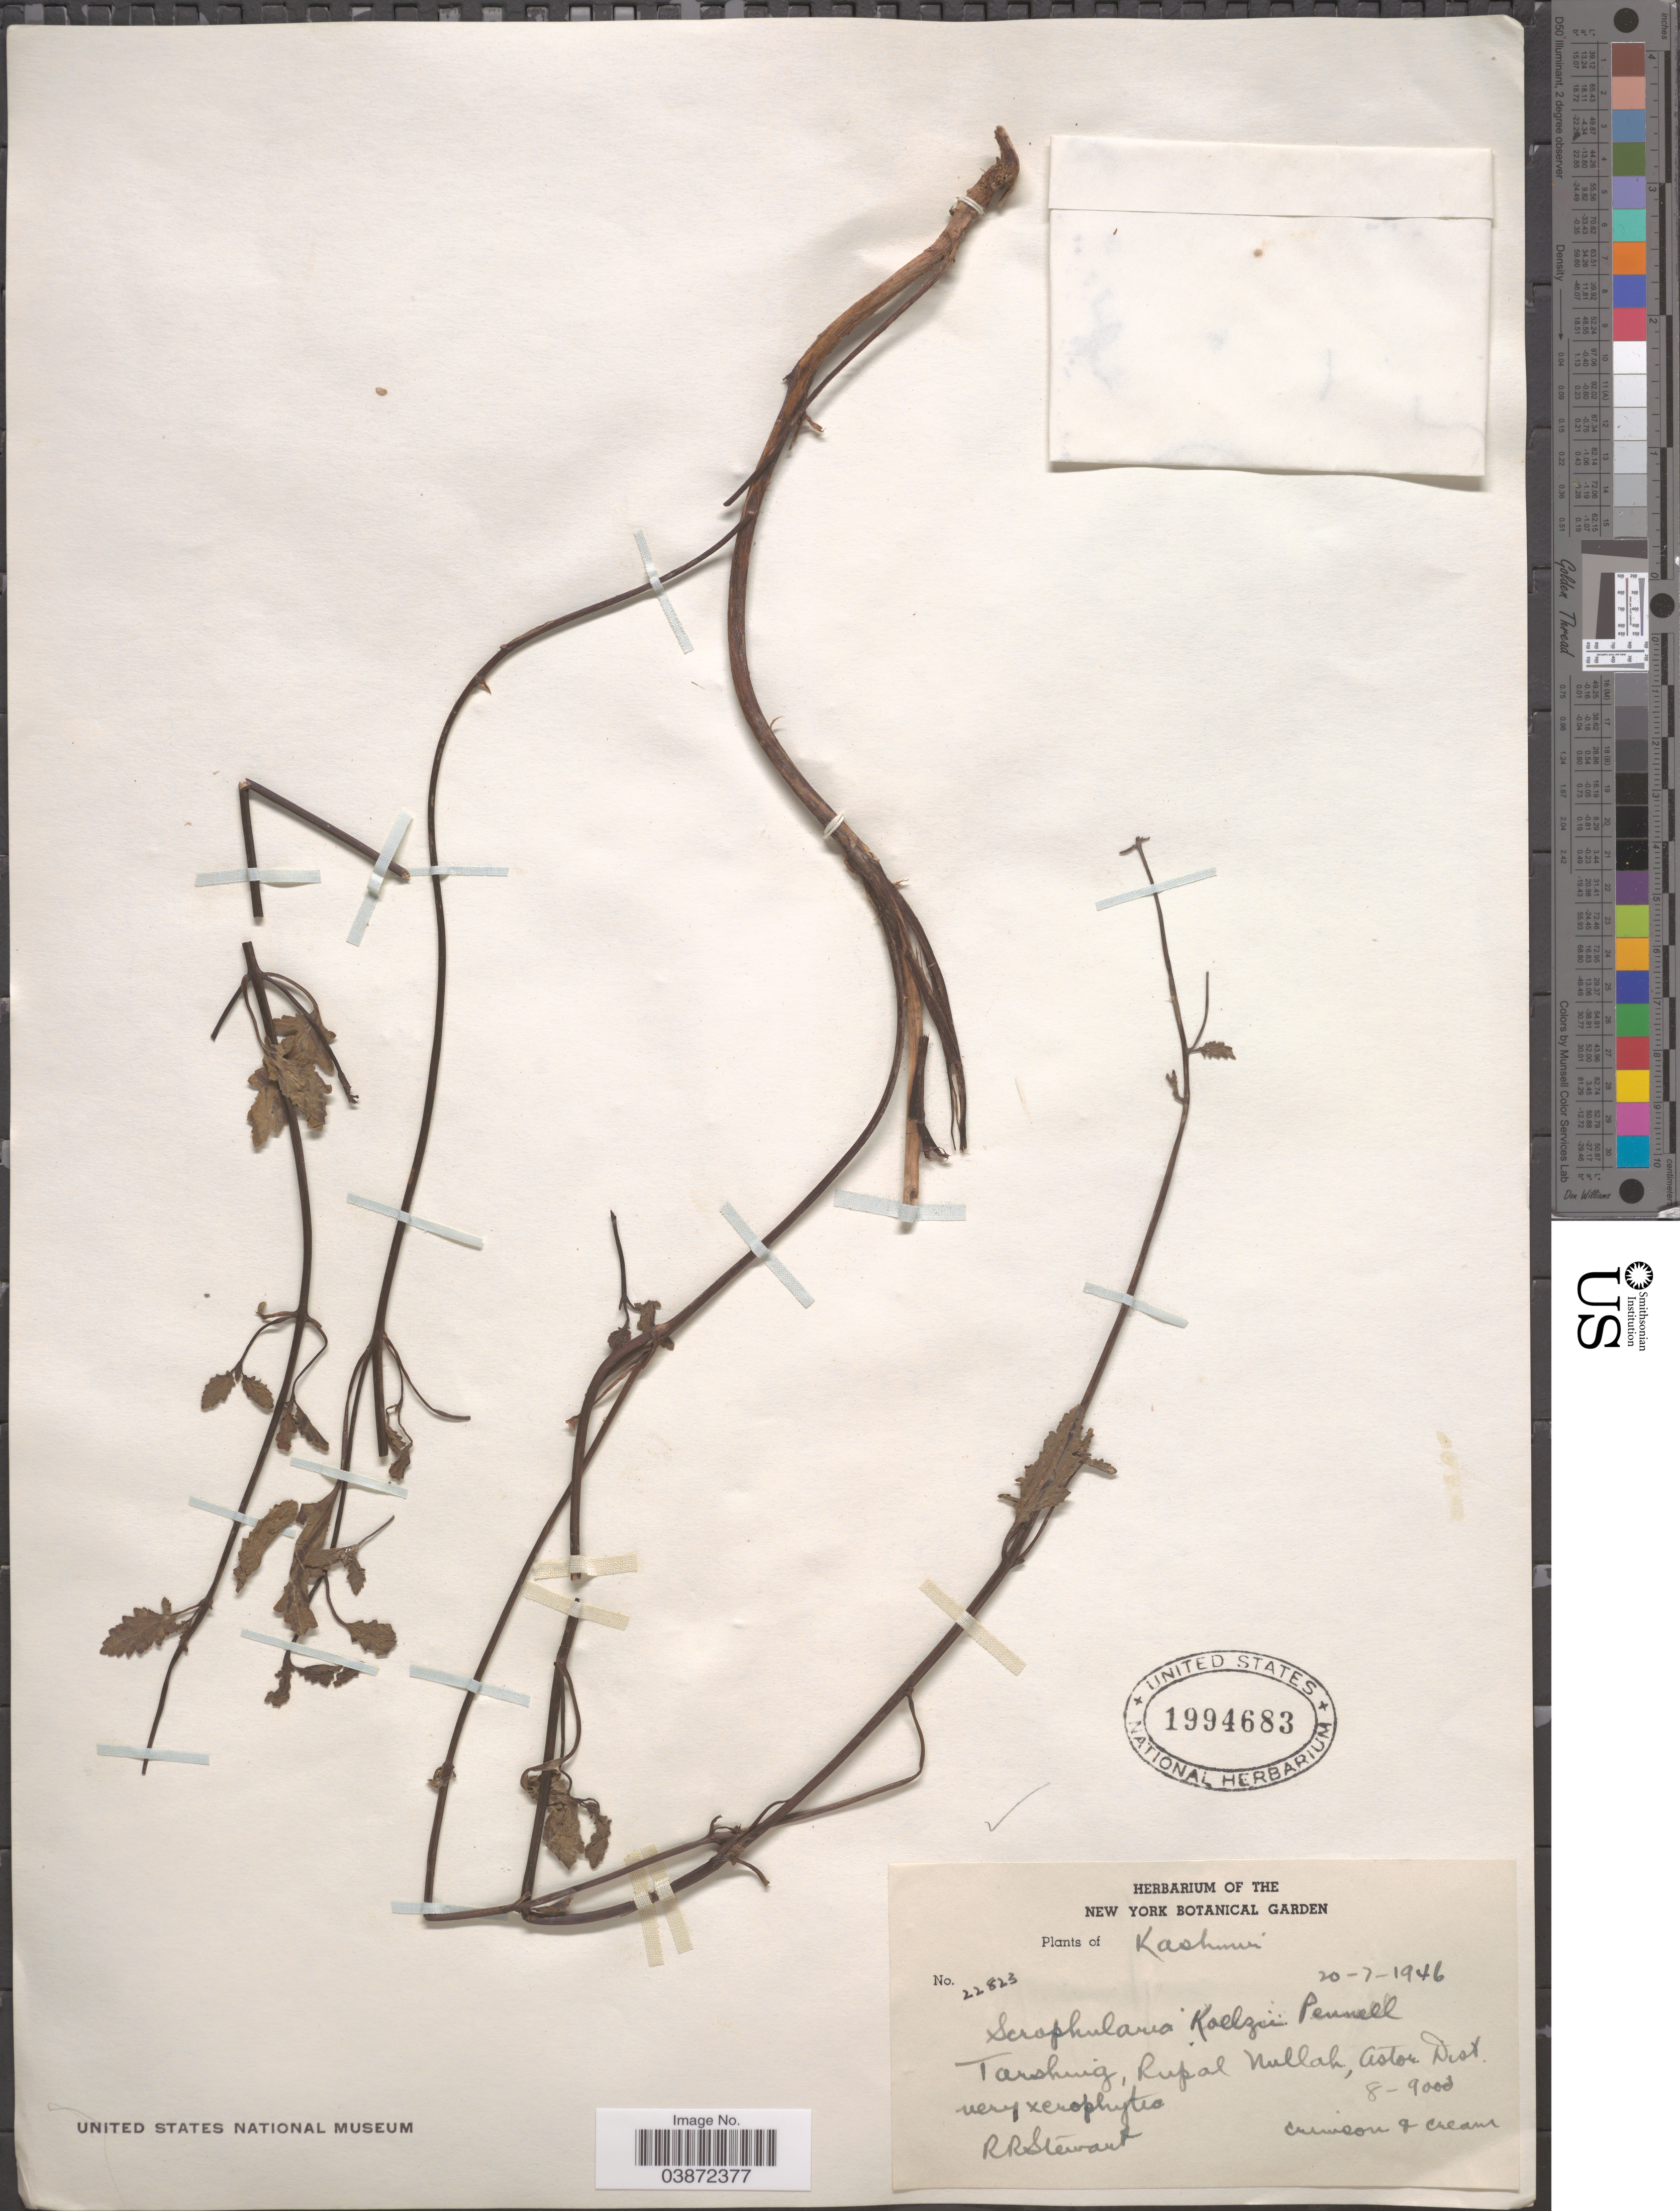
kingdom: Plantae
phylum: Tracheophyta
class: Magnoliopsida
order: Lamiales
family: Scrophulariaceae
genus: Scrophularia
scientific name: Scrophularia koelzii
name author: Pennell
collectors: R. Stewart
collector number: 22823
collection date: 1946-07-20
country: India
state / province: Jammu and Kashmir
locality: Kashmir. Tarshing, Rupal Nullak, Astor Dist.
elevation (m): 2438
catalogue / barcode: US 1994683